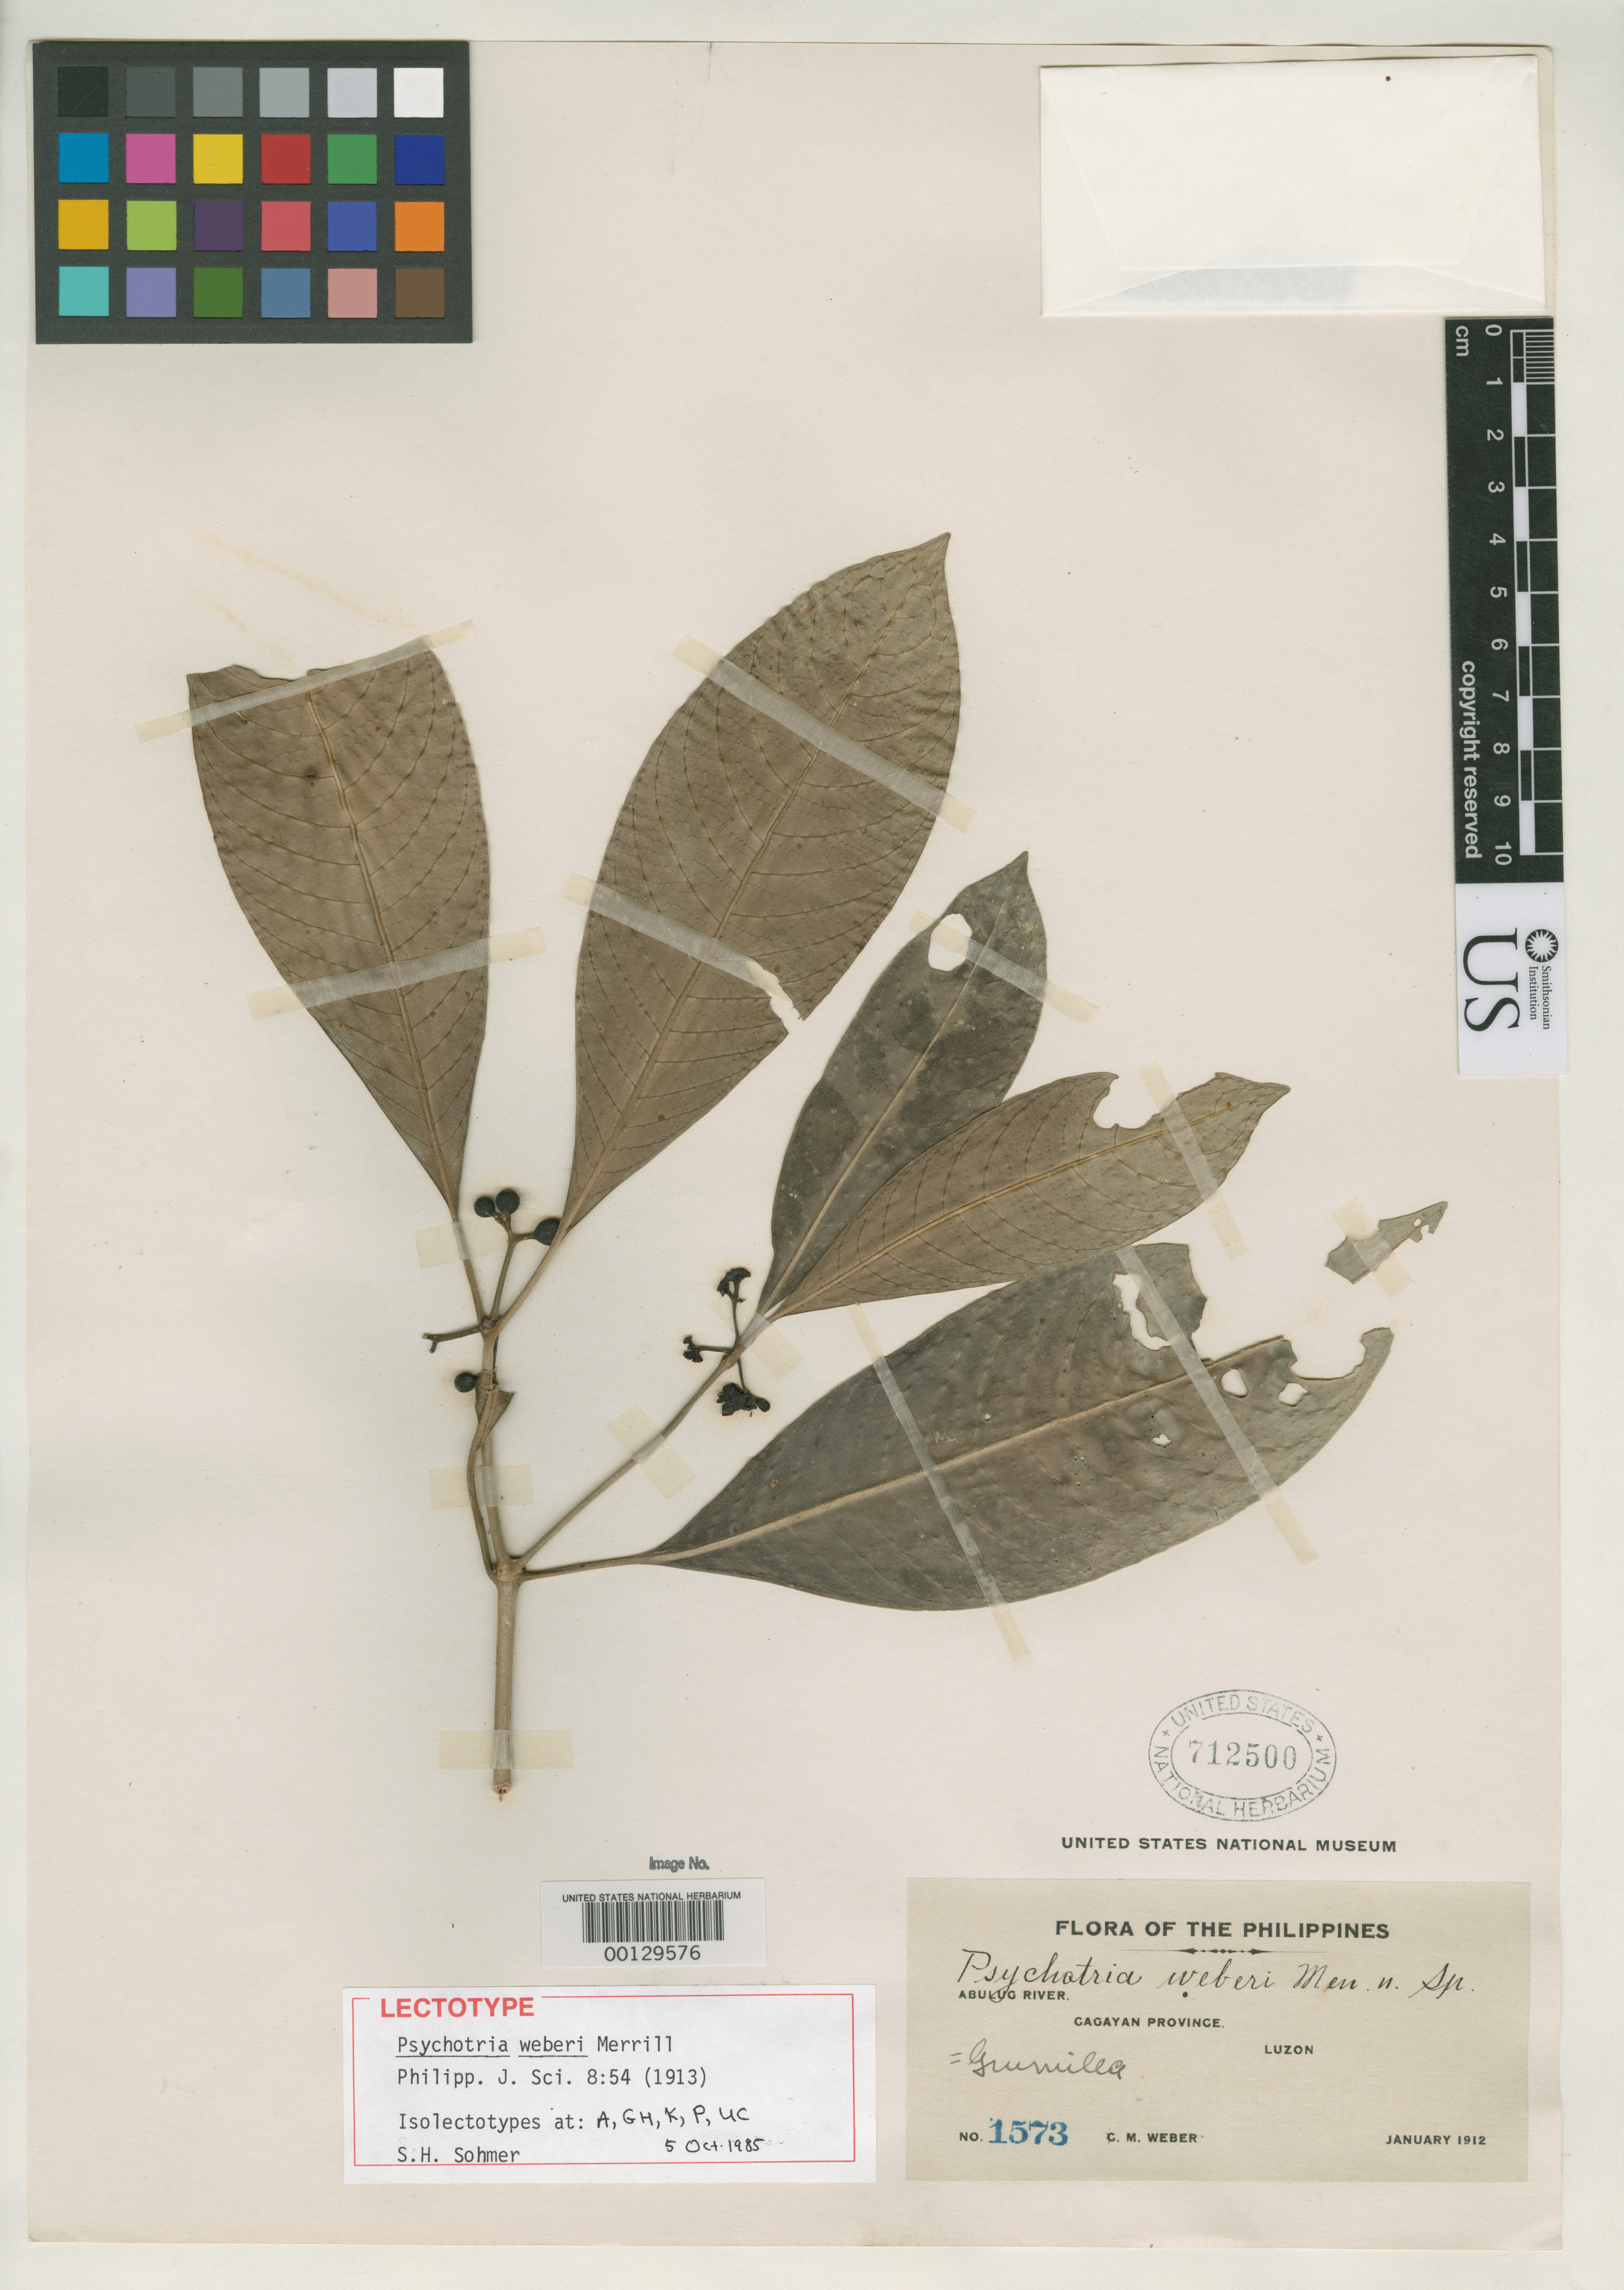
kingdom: Plantae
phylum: Tracheophyta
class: Magnoliopsida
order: Gentianales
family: Rubiaceae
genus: Psychotria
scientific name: Psychotria weberi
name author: Merr.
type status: Isotype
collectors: C. M. Weber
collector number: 1573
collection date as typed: Jan 1912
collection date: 1912-01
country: Philippines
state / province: Cagayan Valley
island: Luzon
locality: Abulug River. Cagayan.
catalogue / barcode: US 712500